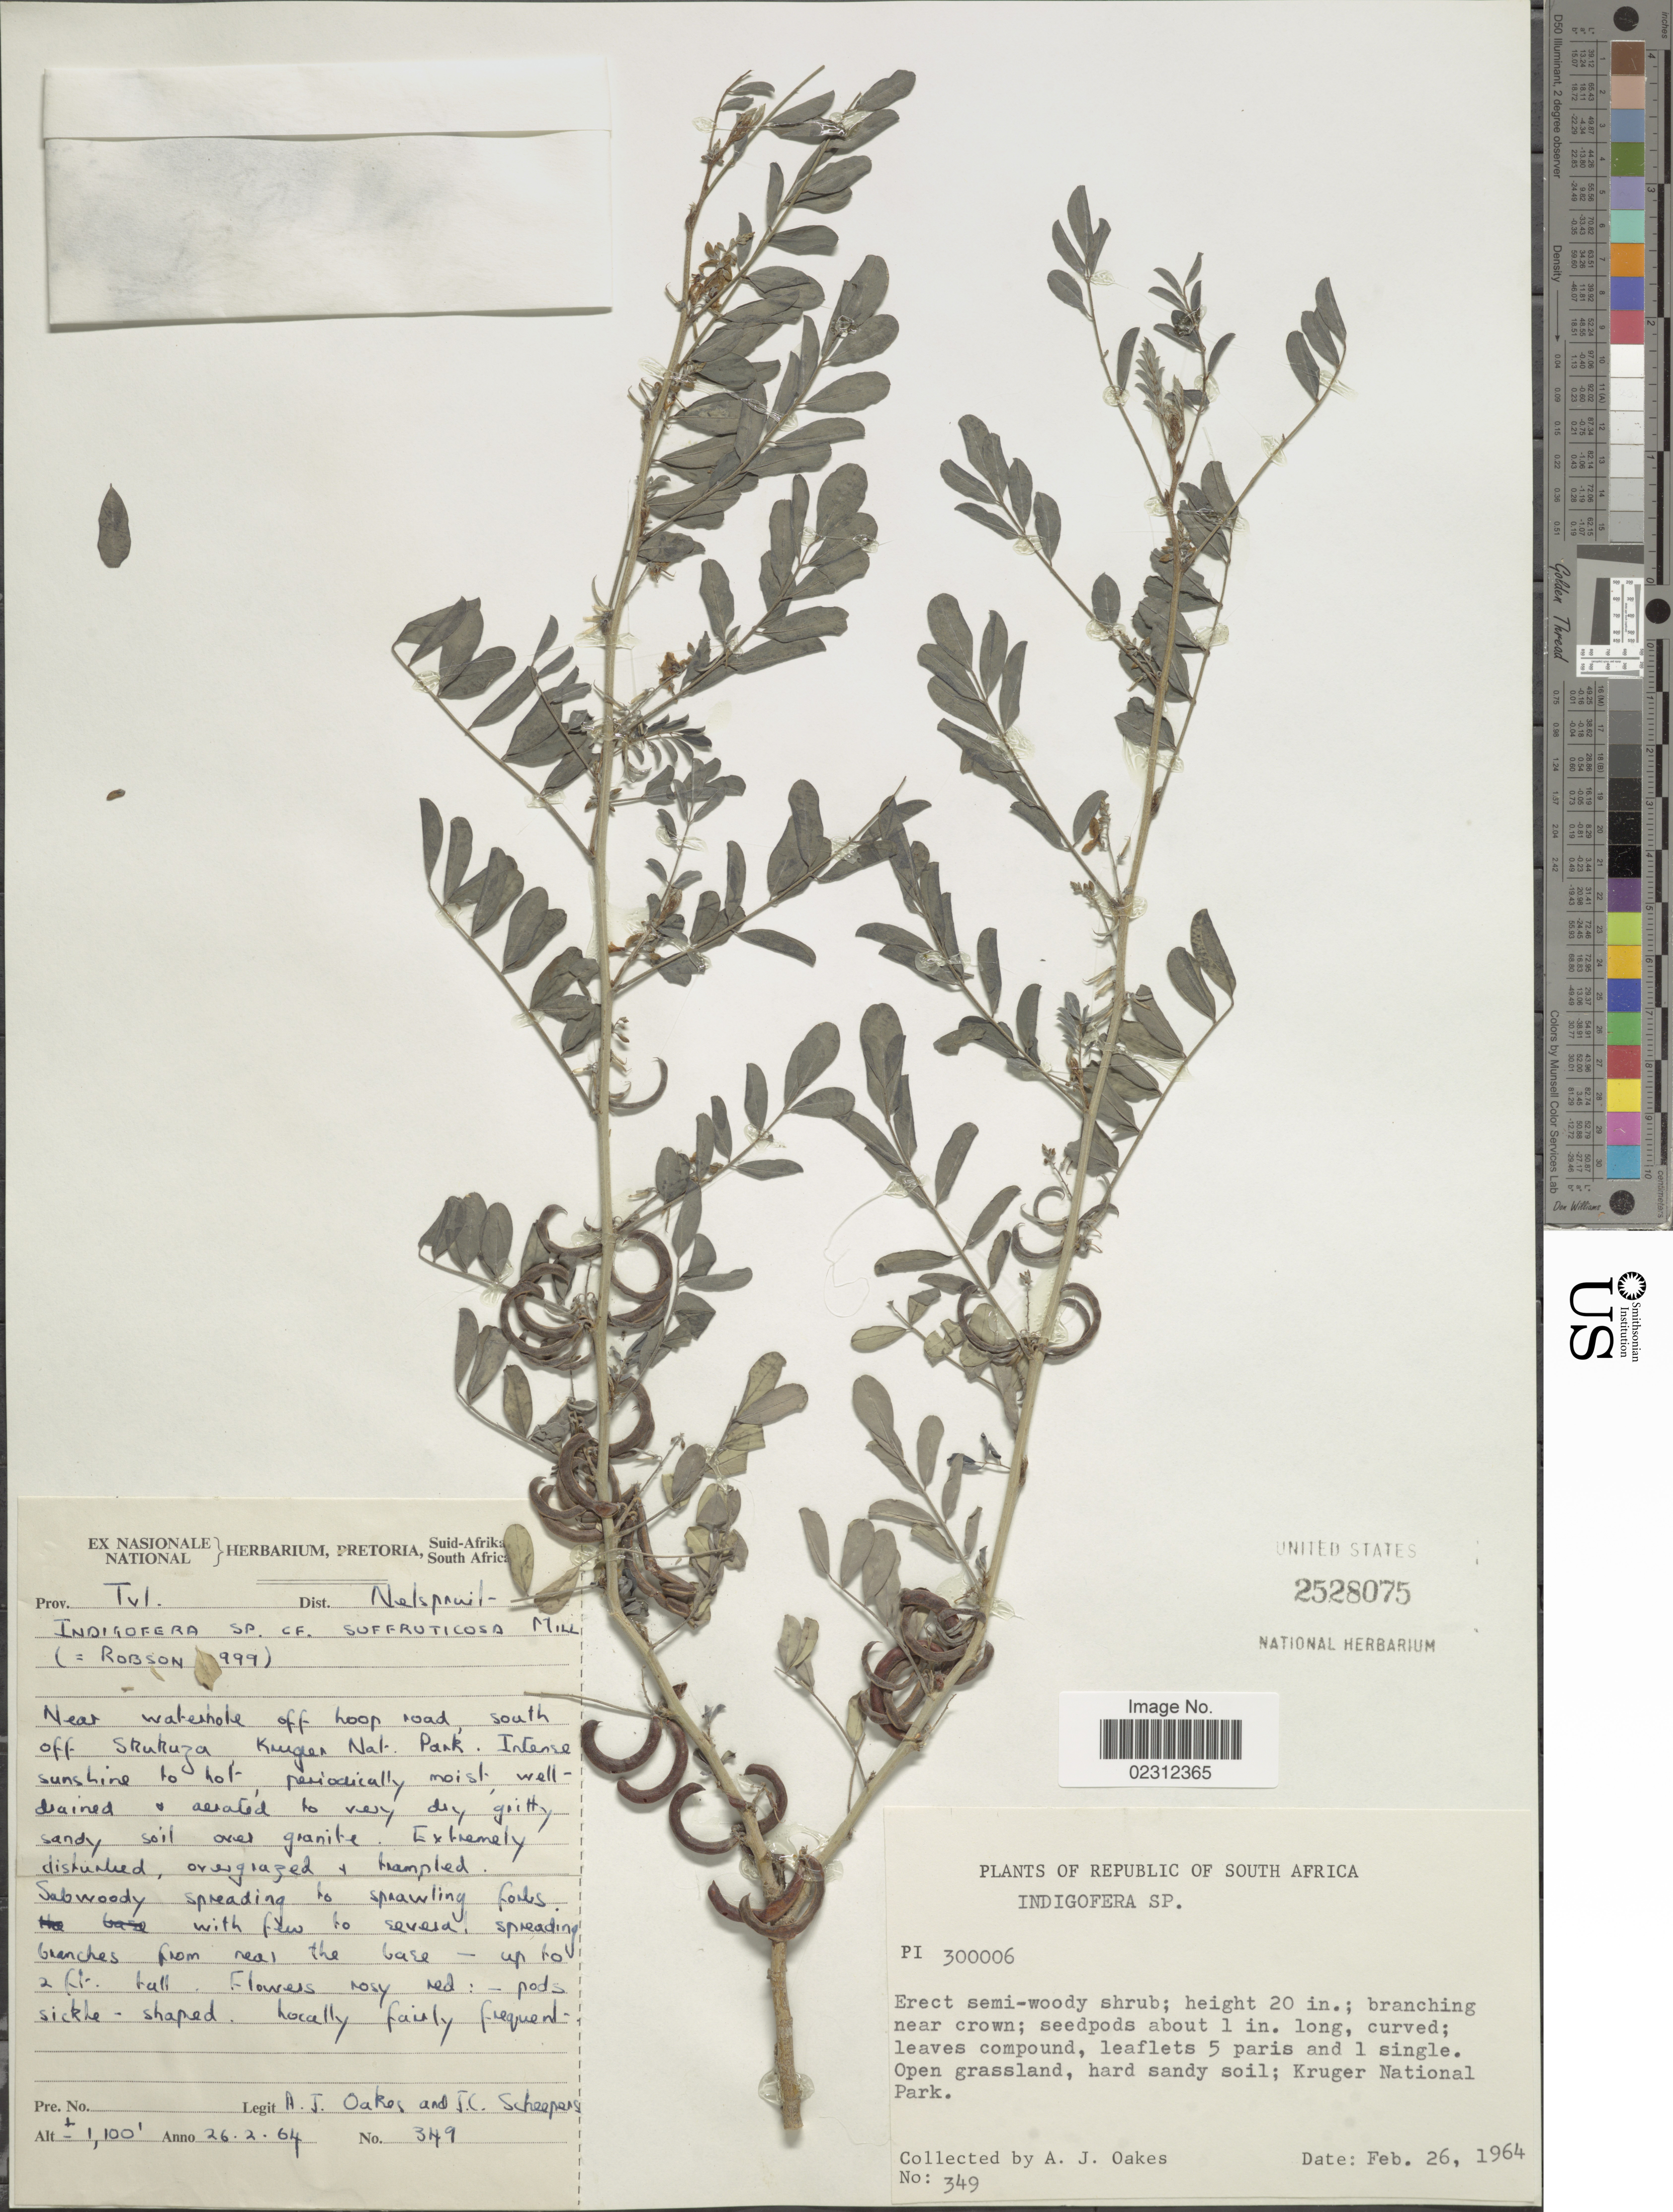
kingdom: Plantae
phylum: Tracheophyta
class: Magnoliopsida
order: Fabales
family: Fabaceae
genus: Indigofera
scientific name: Indigofera sp.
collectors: A. Oakes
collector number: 349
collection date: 1964-02-26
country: South Africa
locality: Kruger National Park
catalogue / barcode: US 2528075